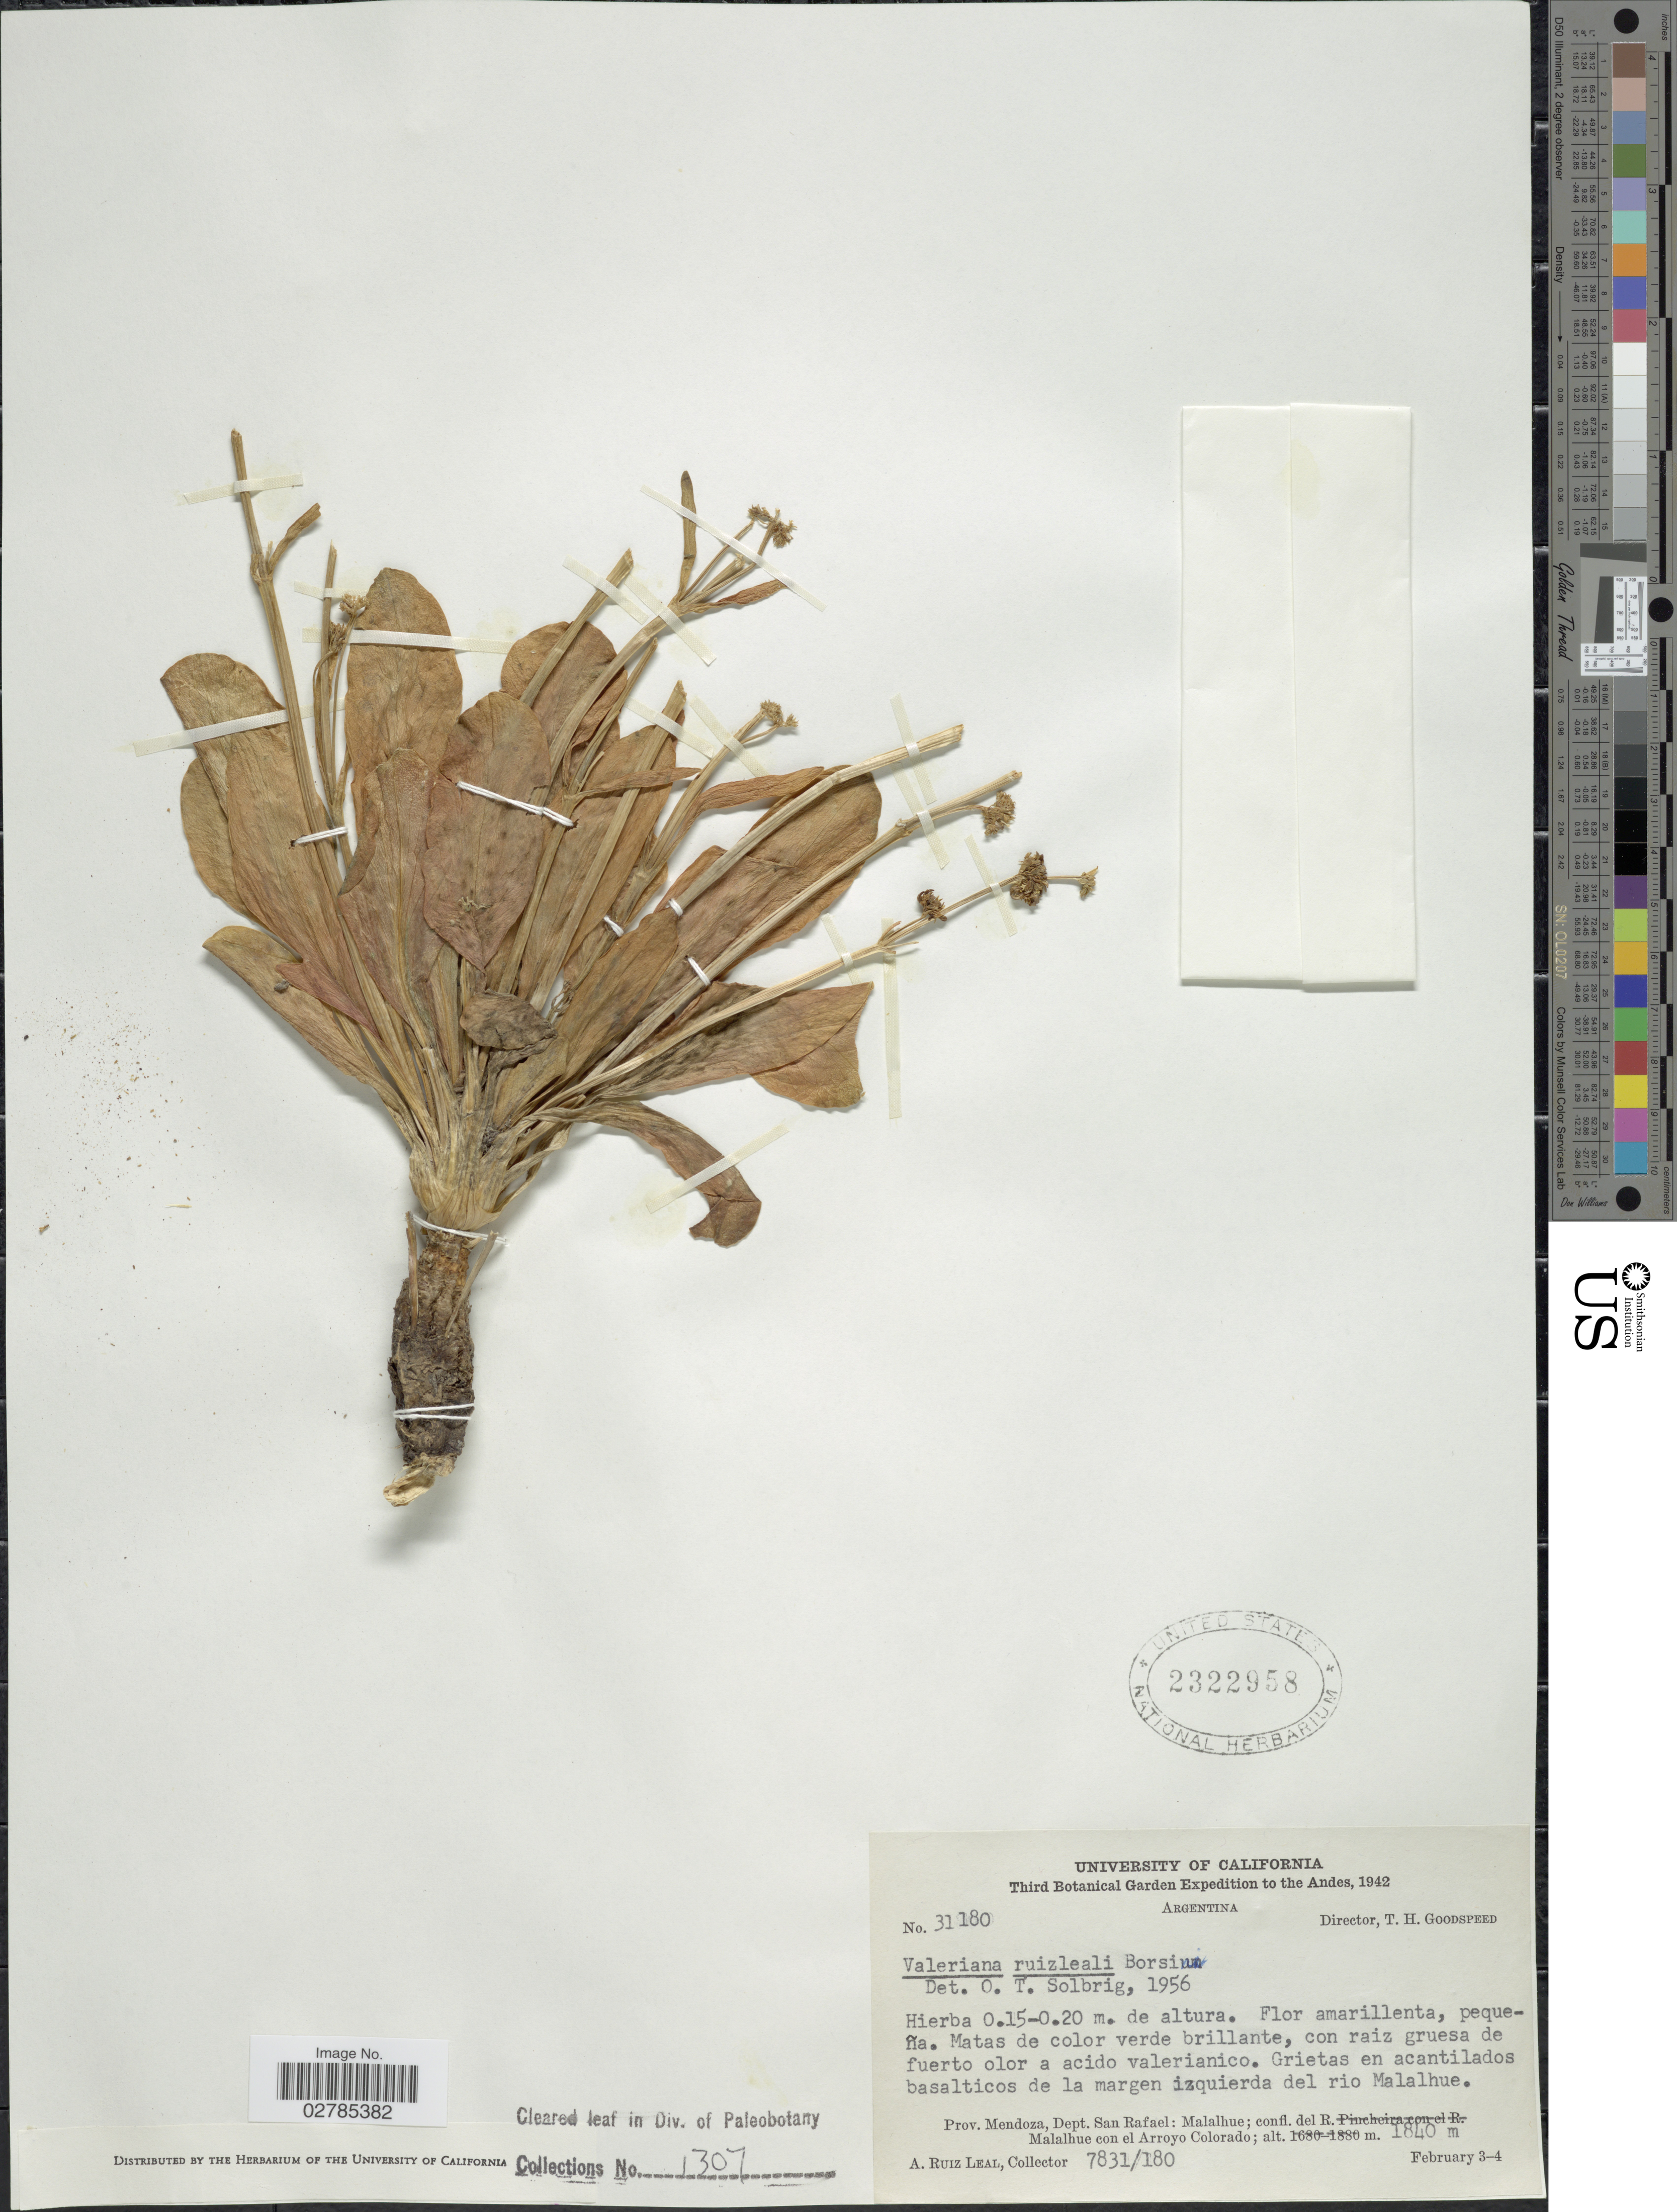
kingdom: Plantae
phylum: Tracheophyta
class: Magnoliopsida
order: Dipsacales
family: Caprifoliaceae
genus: Valeriana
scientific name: Valeriana ruizlealii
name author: Borsini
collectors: A. R. Leal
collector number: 7831/180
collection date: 1942-02-03/1942-02-04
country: Argentina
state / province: Mendoza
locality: Andes. Grietas en acantilados basalticos de la margen izquierda del rio Malalhue. Dept. San Rafael: Malalhue; confl. del R. Malalhue con el Arroyo Colorado.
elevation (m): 1840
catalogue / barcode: US 2322958